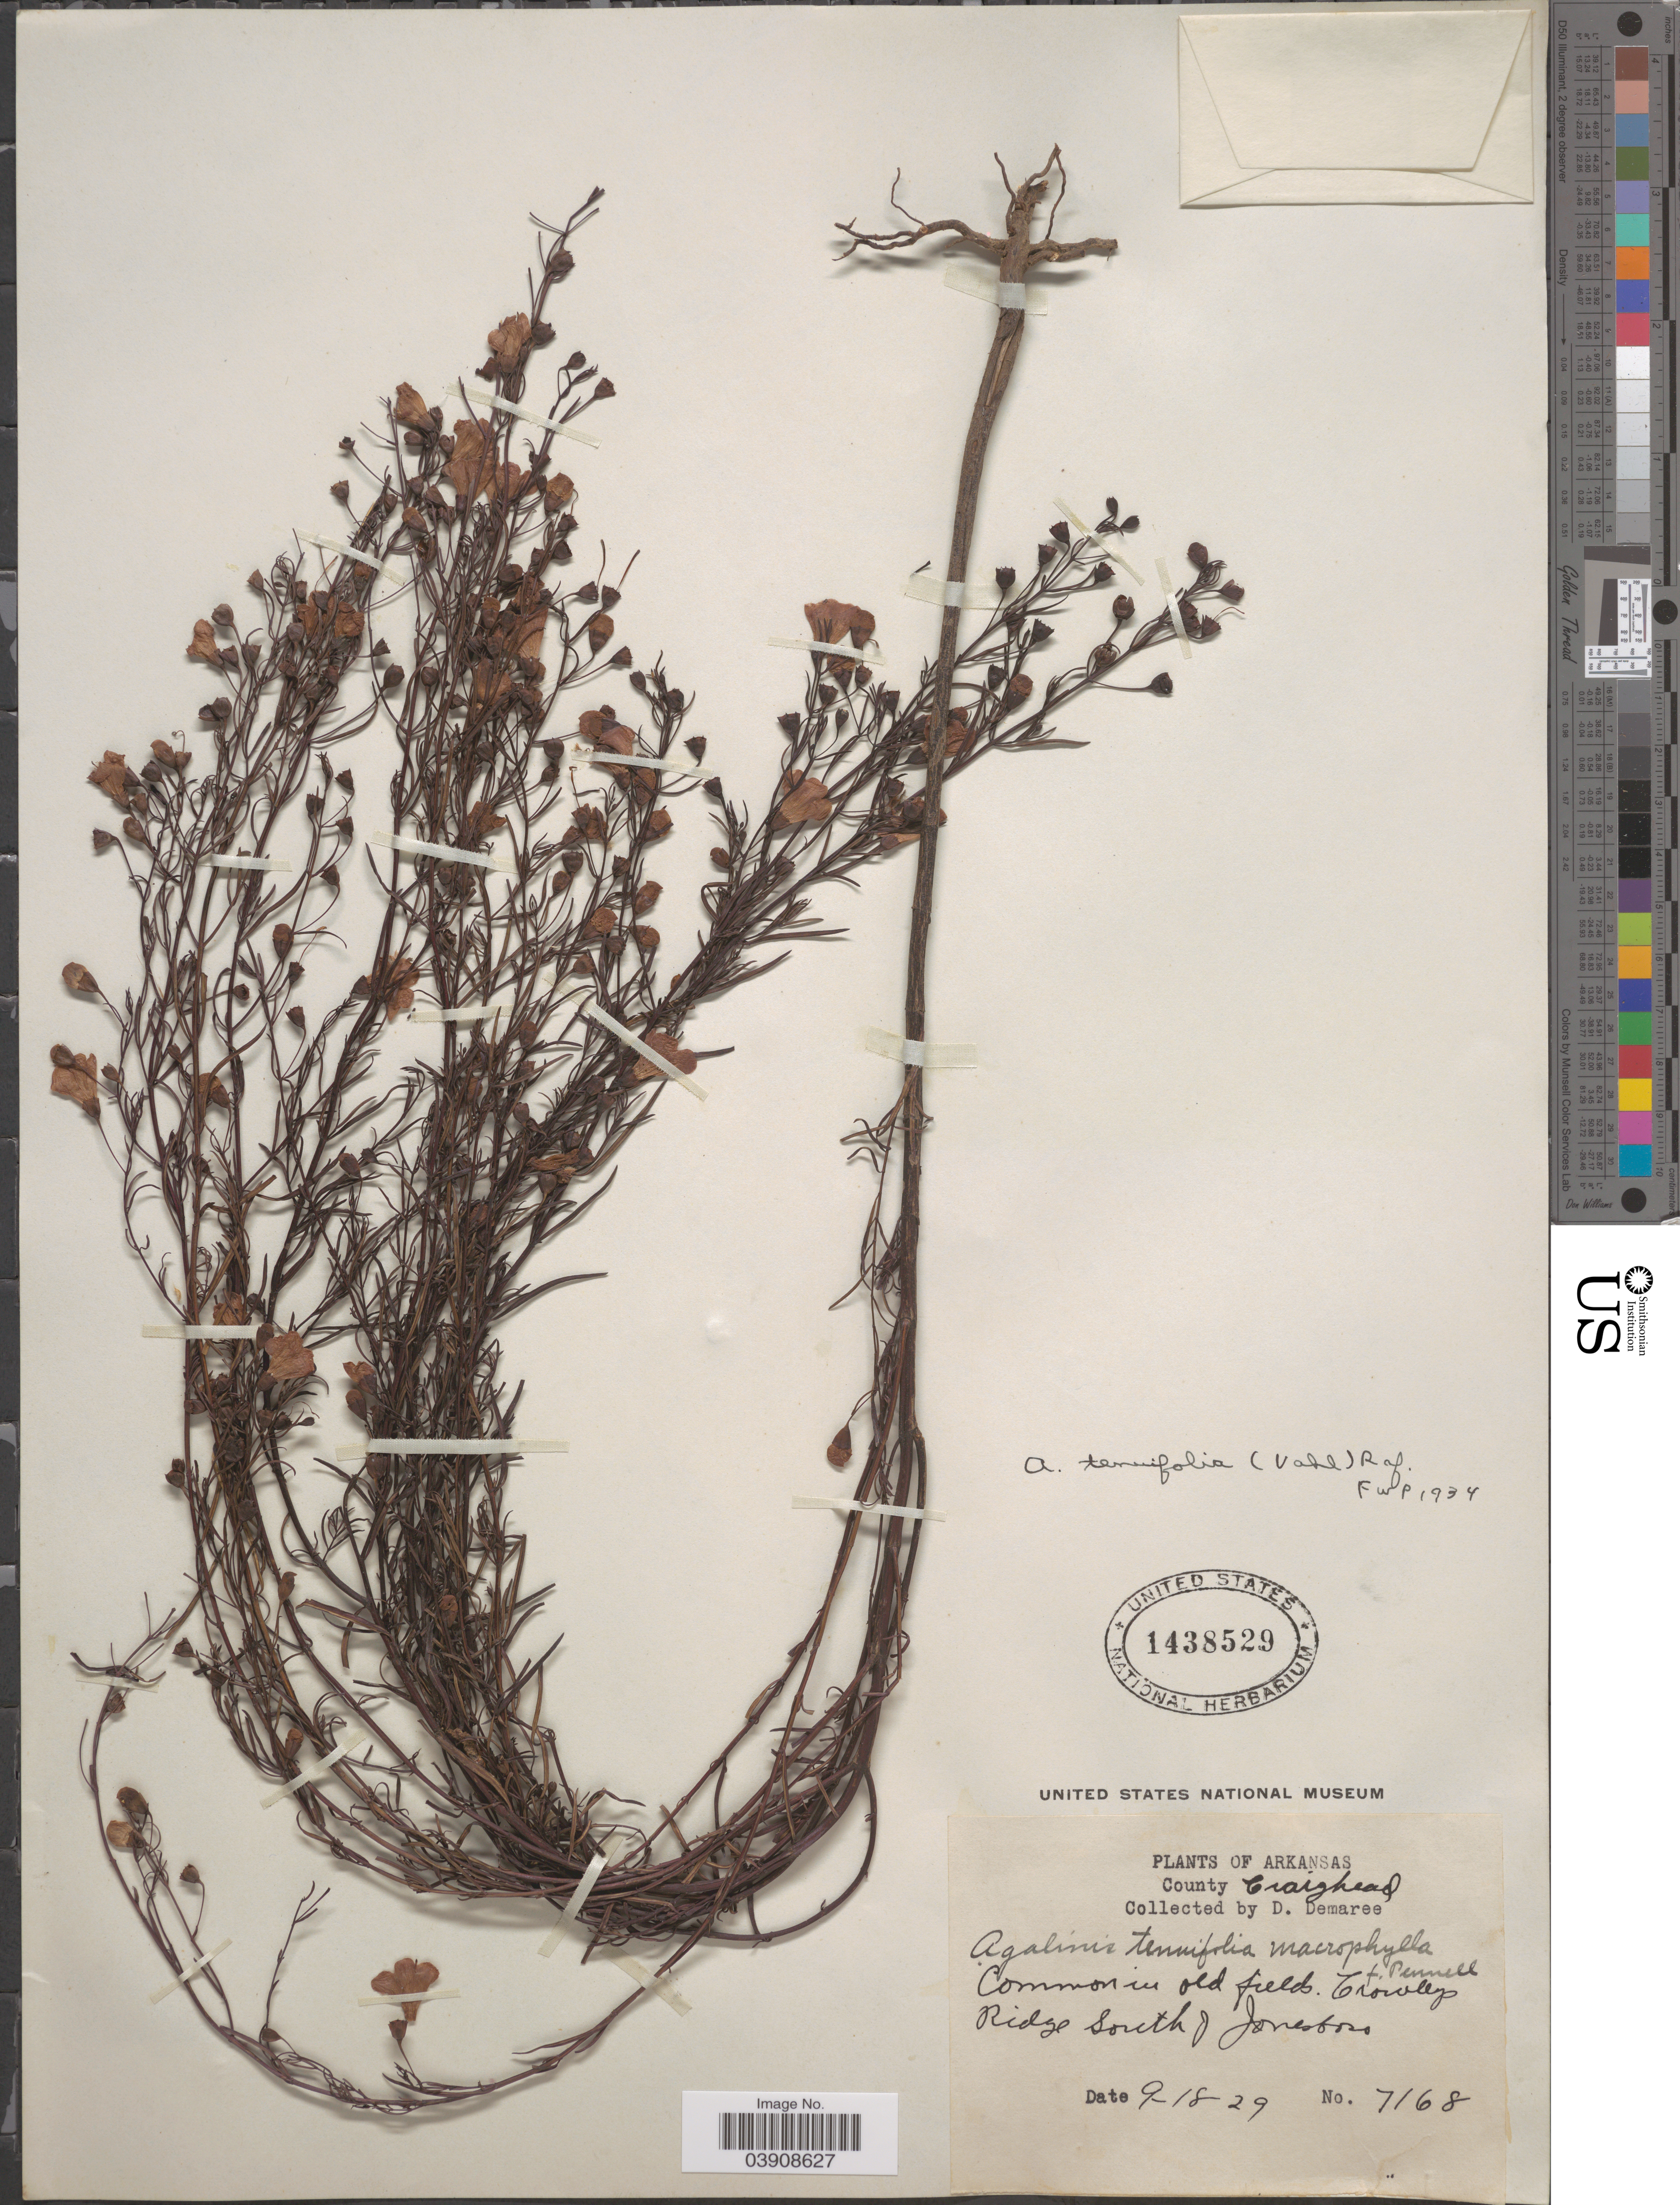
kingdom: Plantae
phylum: Tracheophyta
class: Magnoliopsida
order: Lamiales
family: Orobanchaceae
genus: Agalinis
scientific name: Agalinis tenuifolia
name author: (Vahl) Raf.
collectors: D. Demaree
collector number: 7168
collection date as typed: Transcribed d/m/y: 18/9/29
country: United States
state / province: Arkansas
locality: County Craighead. Crowleys Ridge South of Jonesboro.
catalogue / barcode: US 1438529